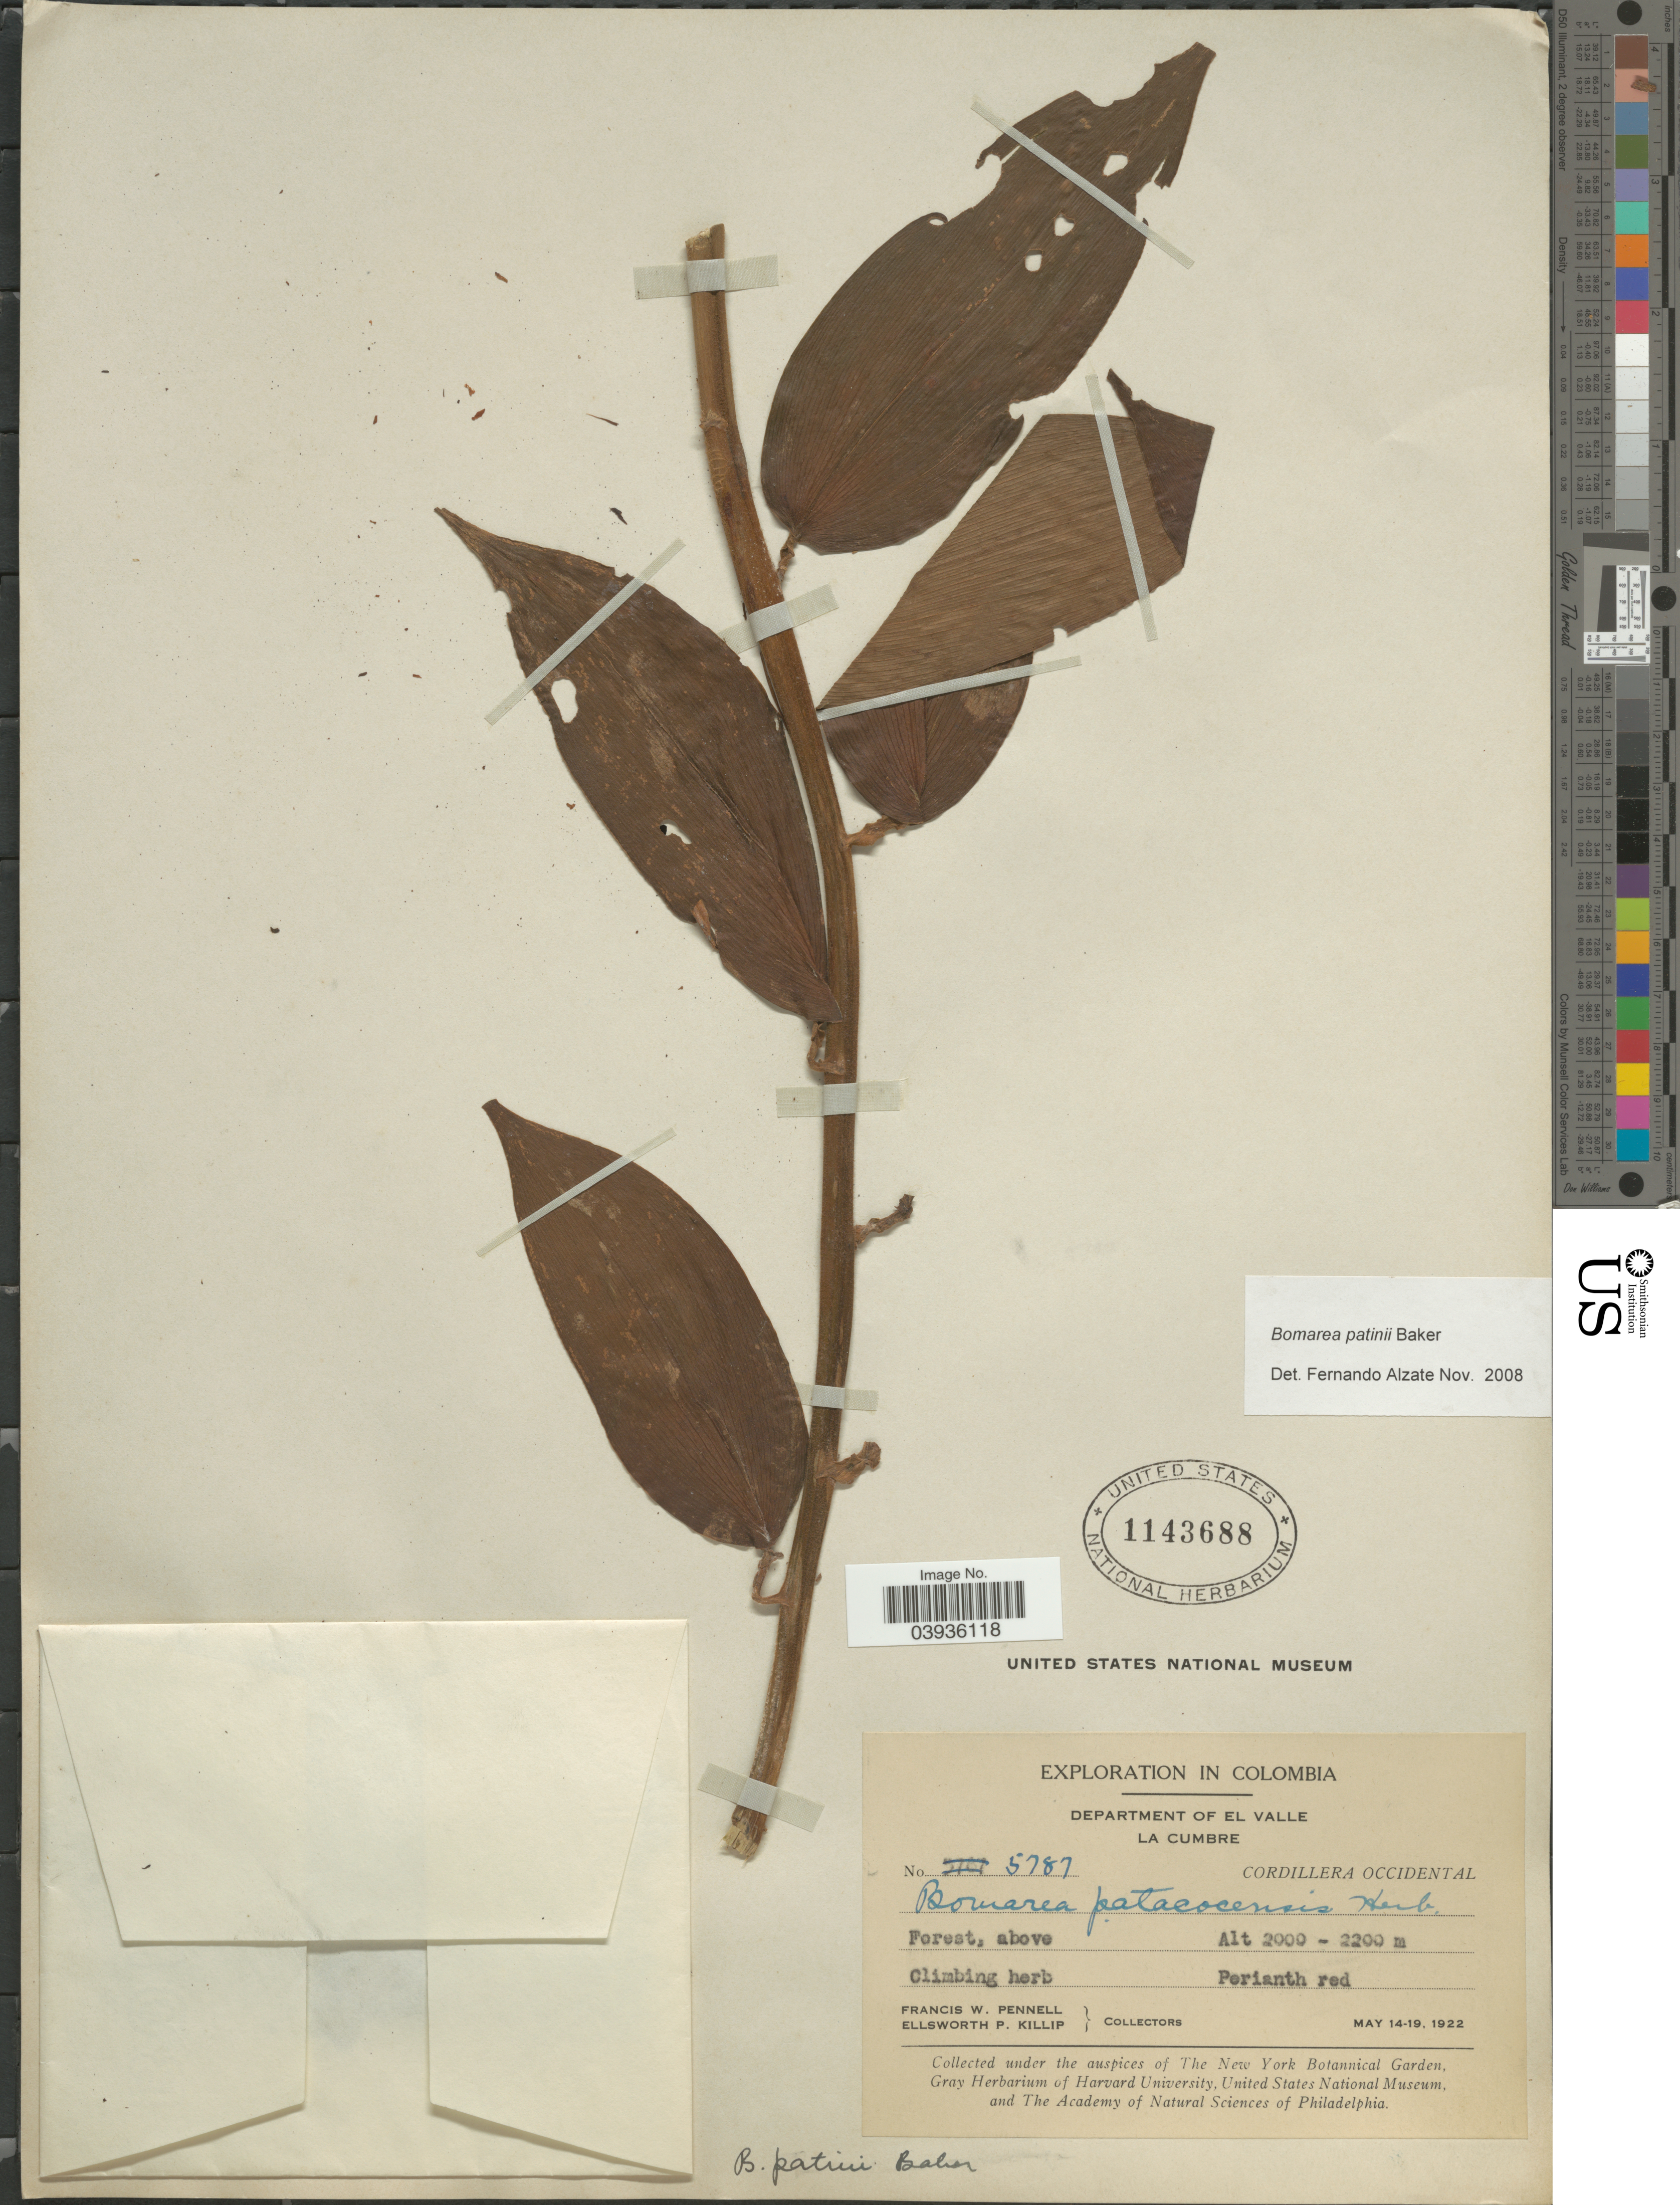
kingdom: Plantae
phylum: Tracheophyta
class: Liliopsida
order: Liliales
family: Alstroemeriaceae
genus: Bomarea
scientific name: Bomarea patinii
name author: Baker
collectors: F. W. Pennell & E. P. Killip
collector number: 5787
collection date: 1922-05-14/1922-05-19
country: Colombia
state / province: Valle del Cauca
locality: Department of El Valle. La Cumbre. Cordillera Occidental.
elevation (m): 2000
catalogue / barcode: US 1143688